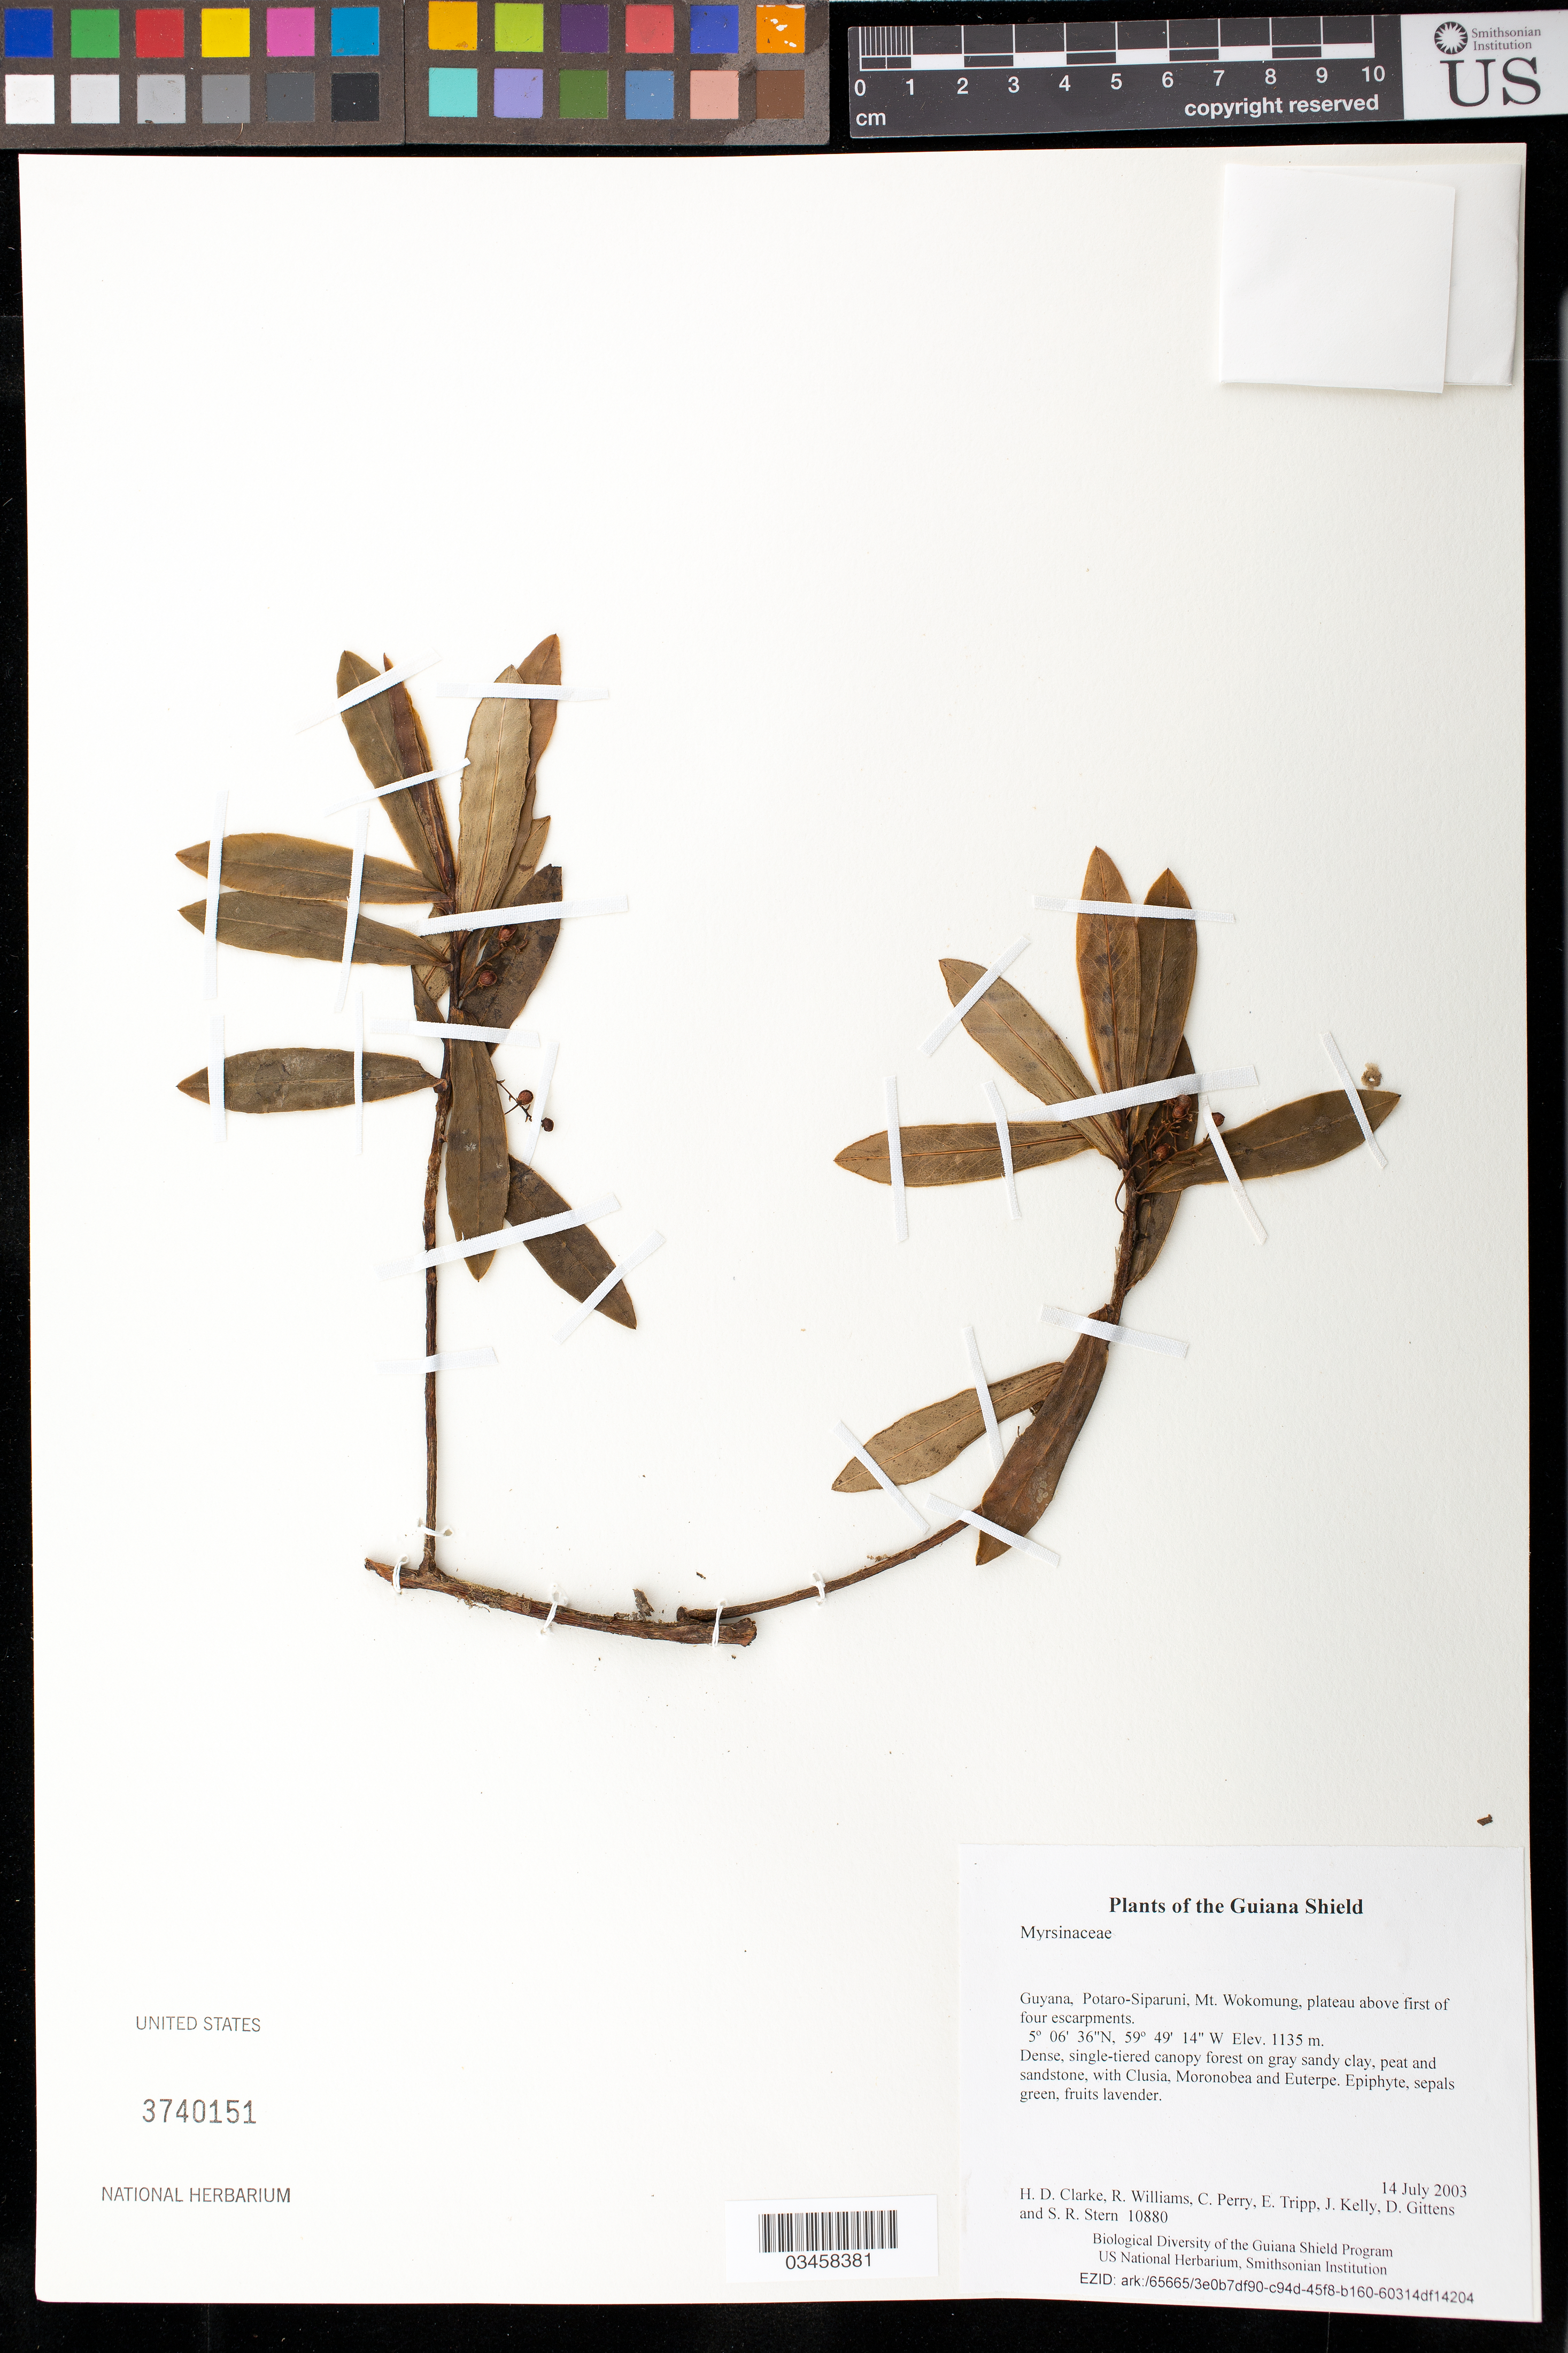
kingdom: Plantae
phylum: Tracheophyta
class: Magnoliopsida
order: Ericales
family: Primulaceae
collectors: H. D. Clarke, R. Williams, C. Perry, E. Tripp, J. Kelly, D. Gittens & S. R. Stern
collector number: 10880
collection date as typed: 14 July 2003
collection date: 2003-07-14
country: Guyana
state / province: Potaro-Siparuni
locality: Mt. Wokomung, plateau above first of four escarpments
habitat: Dense, single-tiered canopy forest on gray sandy clay, peat and sandstone, with Clusia, Moronobea and Euterpe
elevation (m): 1135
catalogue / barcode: US 3740151